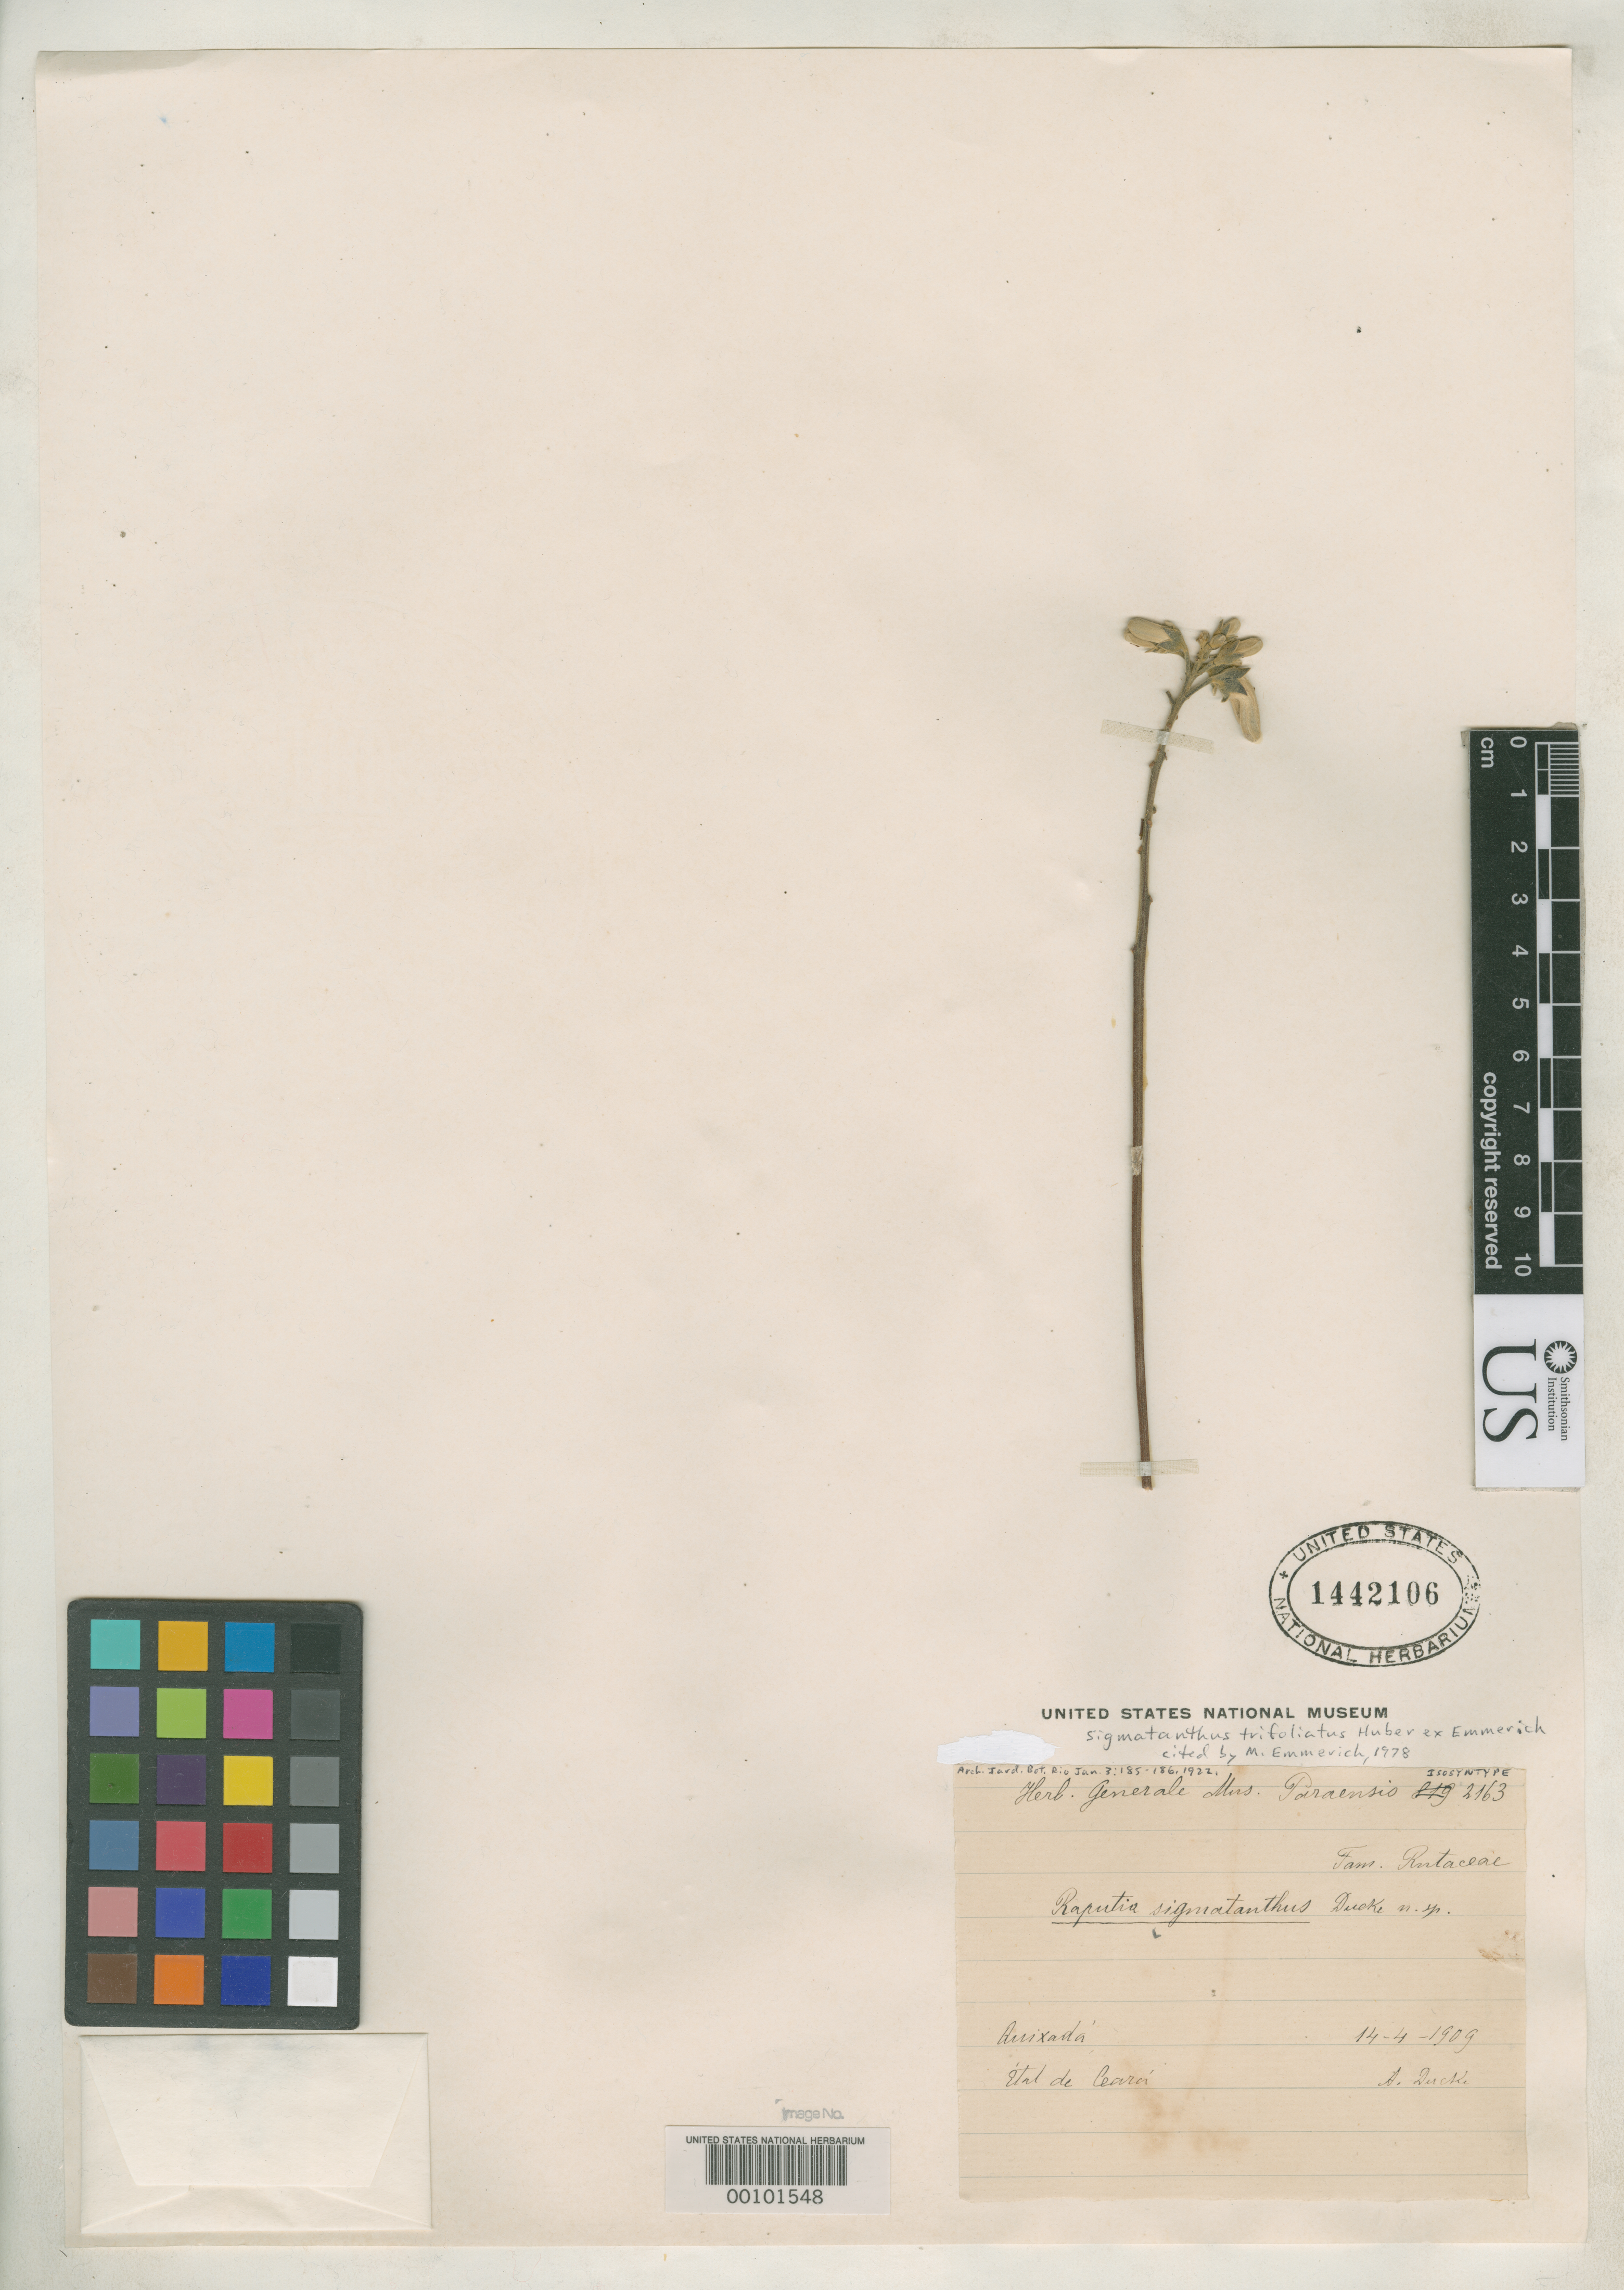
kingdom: Plantae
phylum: Tracheophyta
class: Magnoliopsida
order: Sapindales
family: Rutaceae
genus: Raputia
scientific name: Raputia sigmatanthus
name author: Ducke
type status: Isosyntype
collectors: A. Ducke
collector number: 1101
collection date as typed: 1922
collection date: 1922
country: Brazil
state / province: Ceará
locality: Quixada.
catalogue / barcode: US 1442106